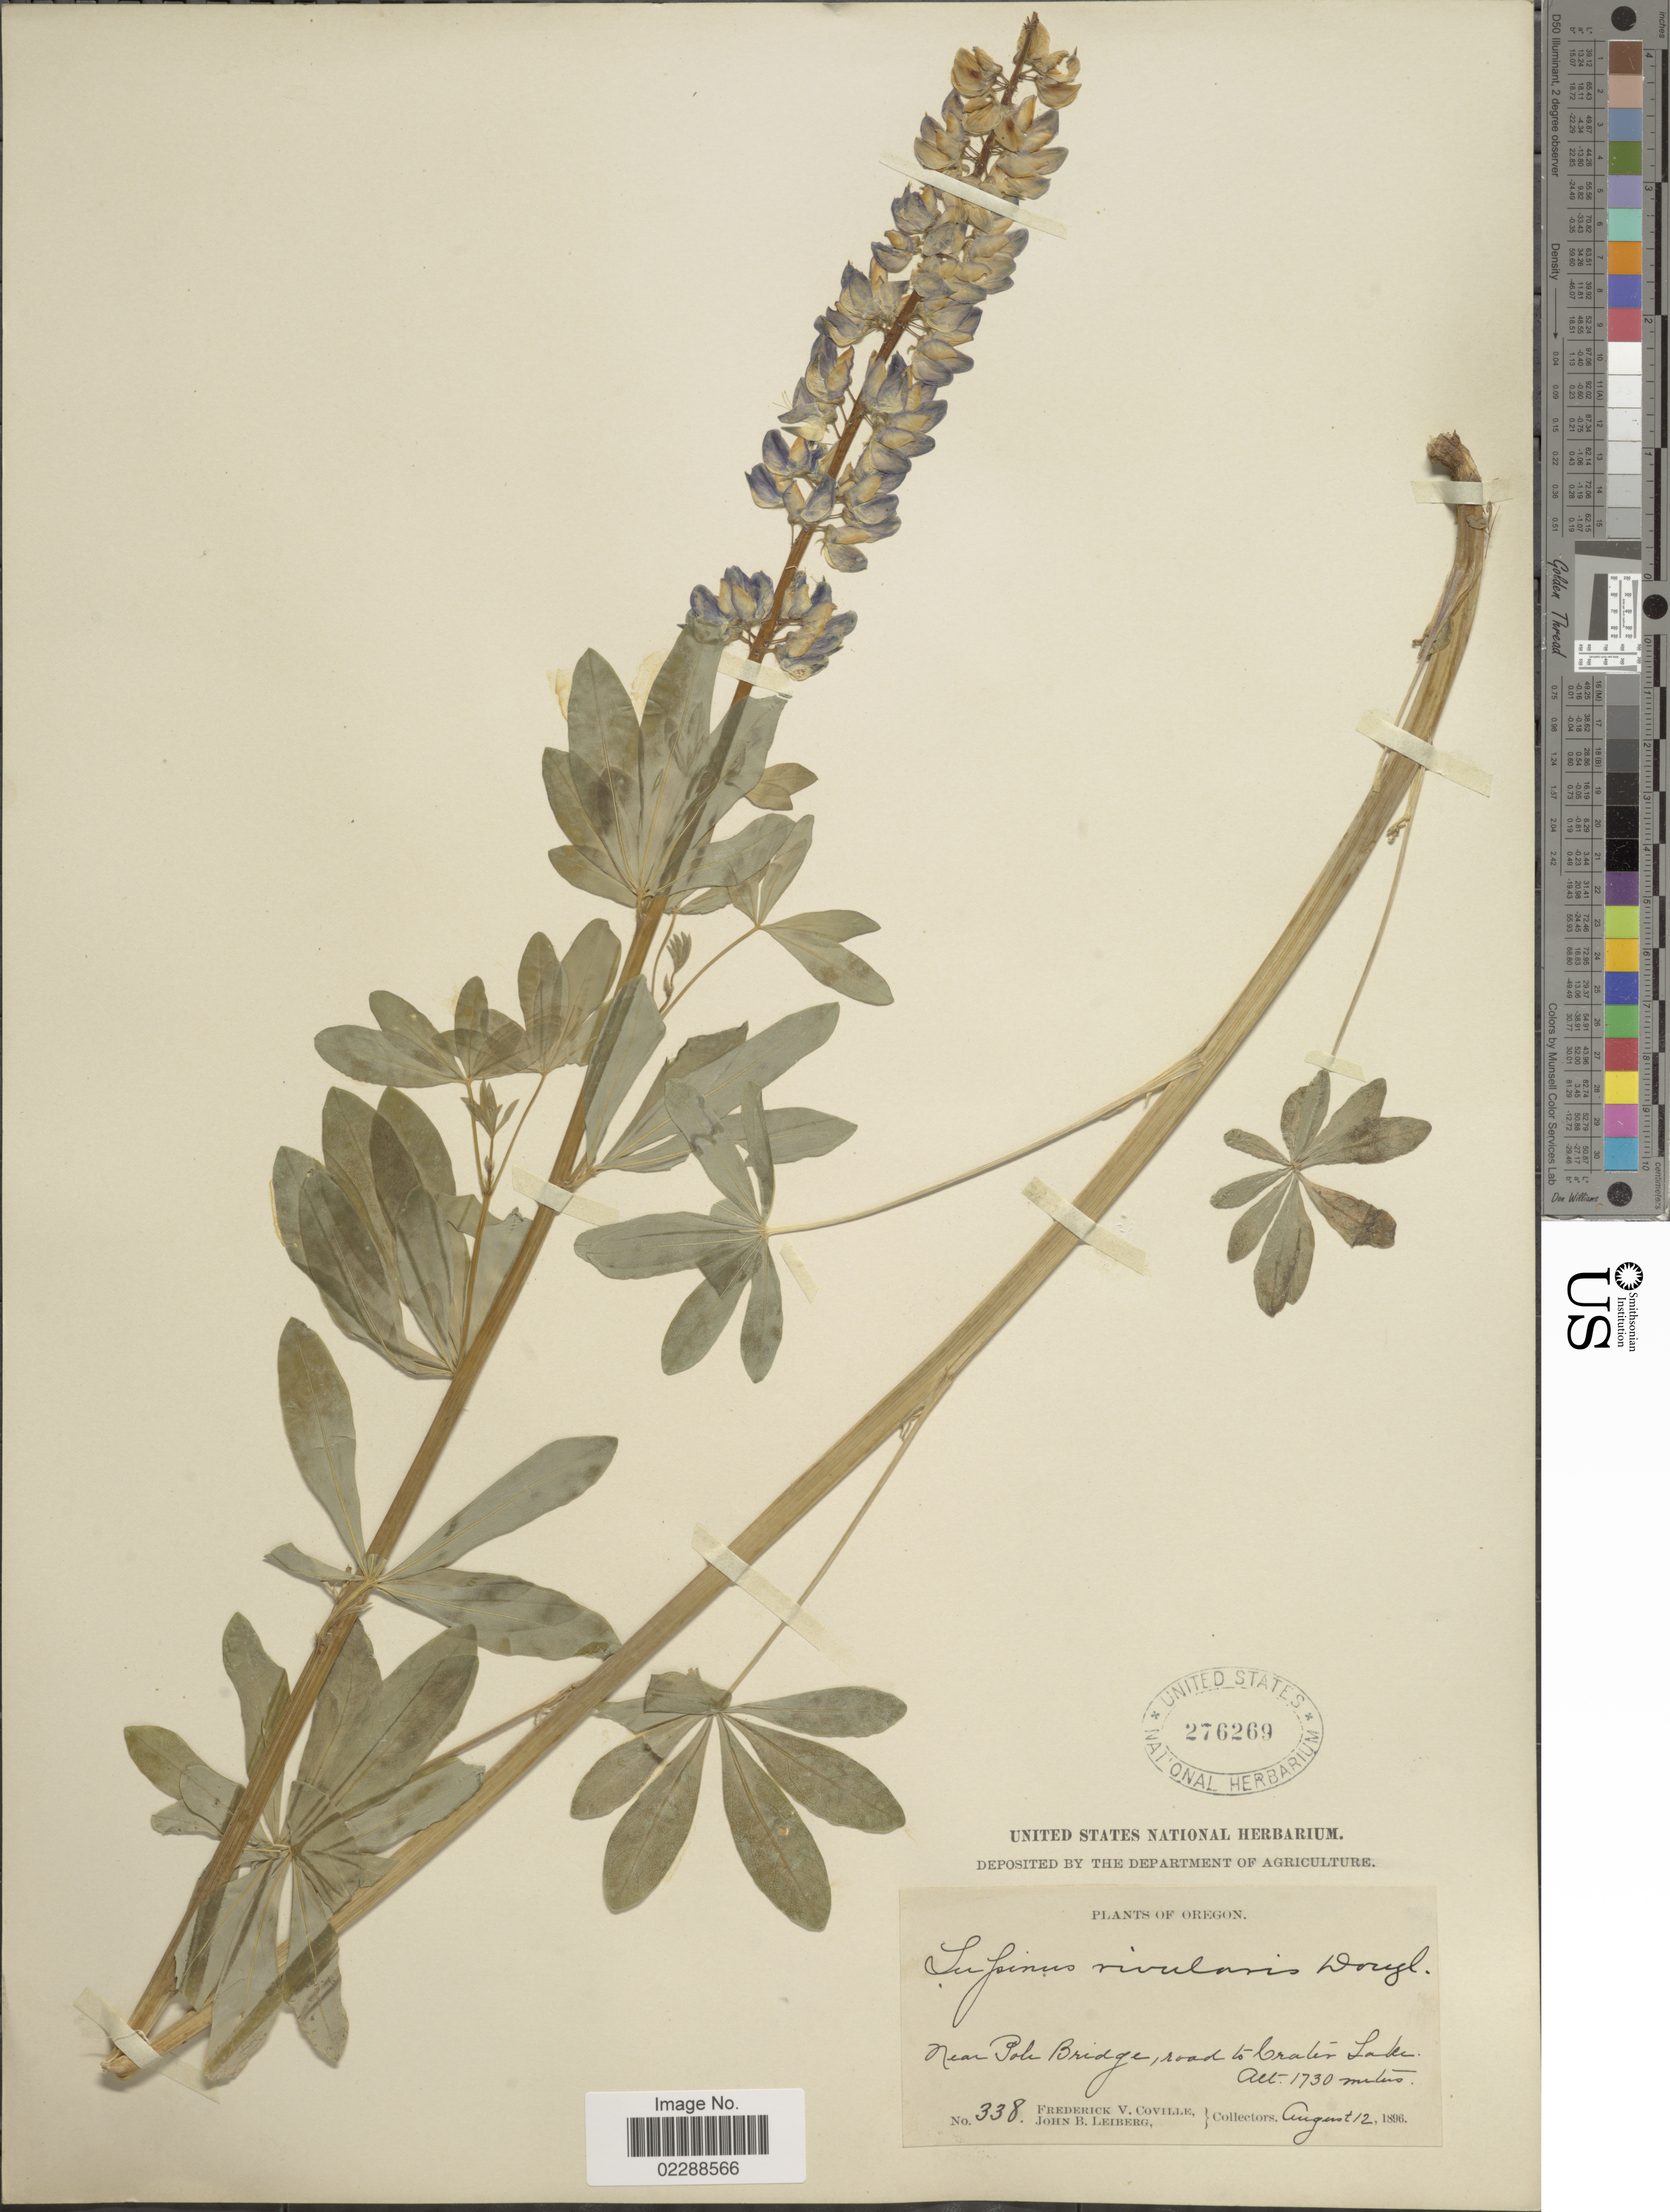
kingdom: Plantae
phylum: Tracheophyta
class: Magnoliopsida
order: Fabales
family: Fabaceae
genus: Lupinus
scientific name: Lupinus sp.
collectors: F. V. Coville & J. B. Leiberg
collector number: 338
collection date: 1896-08-12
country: United States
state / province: Oregon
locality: Near Pok Bridge, road to Crater Lake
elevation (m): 1730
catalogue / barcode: US 276269